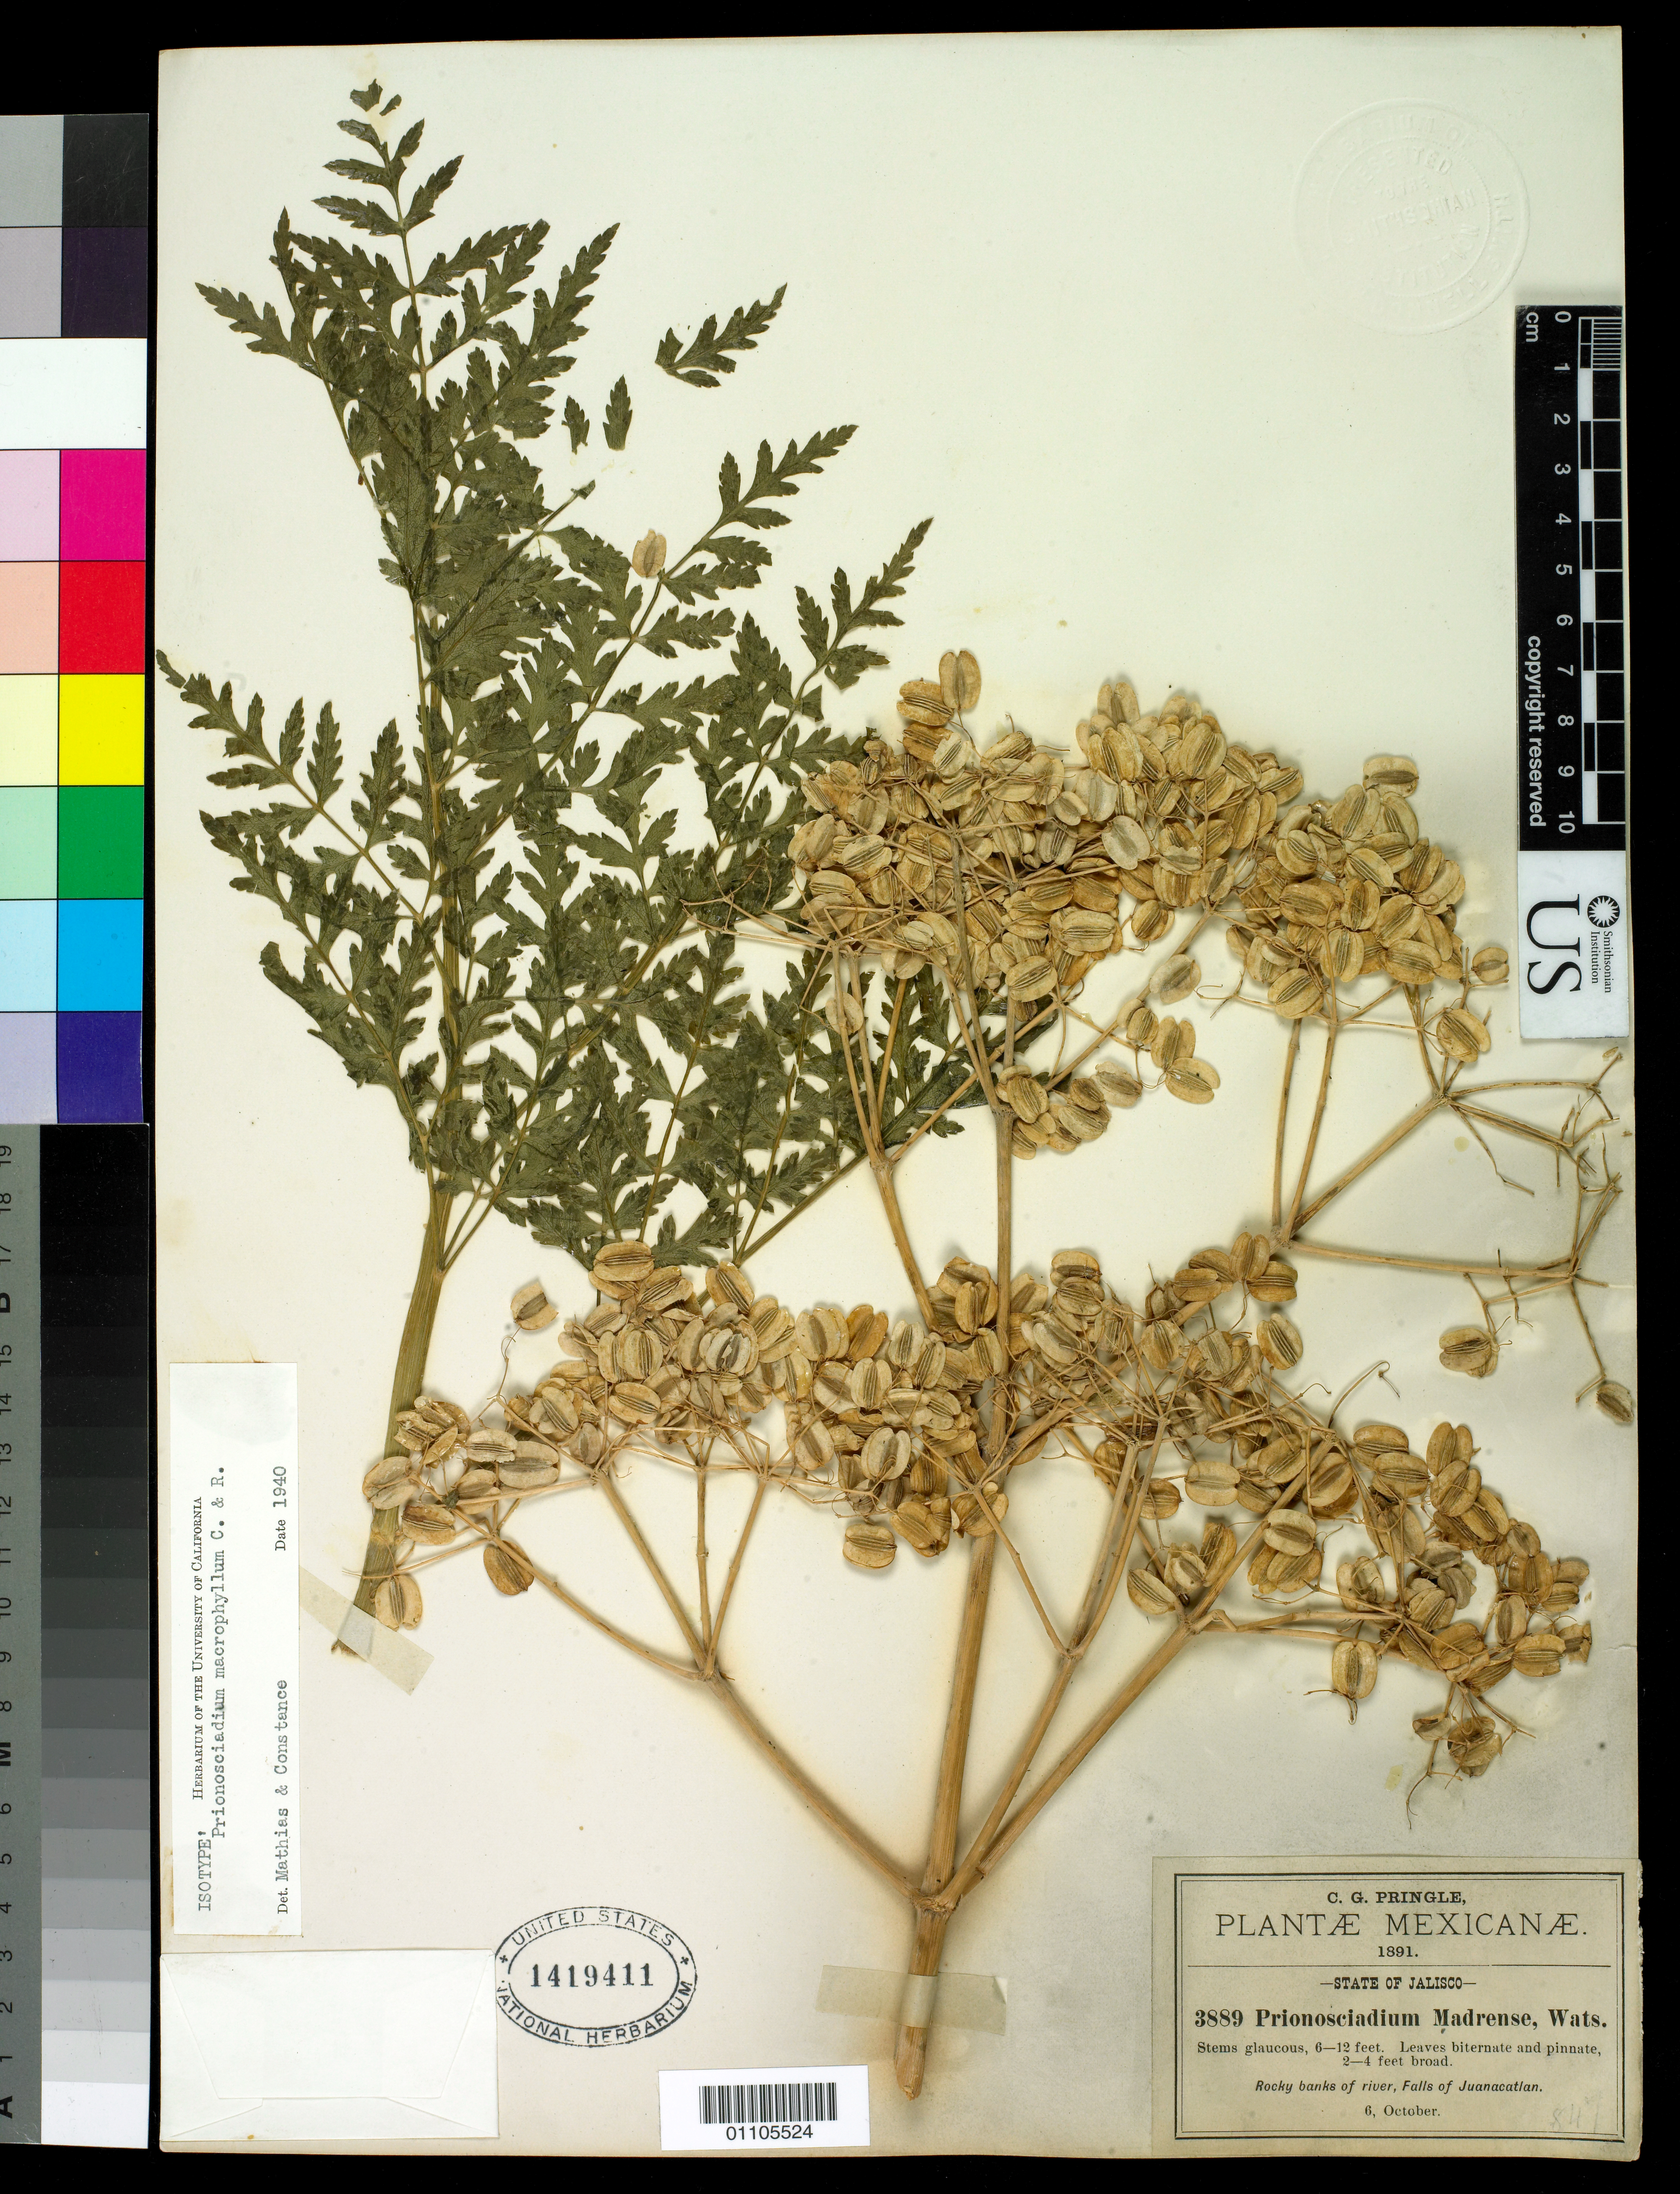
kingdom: Plantae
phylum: Tracheophyta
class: Magnoliopsida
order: Apiales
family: Apiaceae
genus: Prionosciadium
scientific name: Prionosciadium macrophyllum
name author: J.M. Coult. & Rose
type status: Type Collection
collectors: C. G. Pringle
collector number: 3889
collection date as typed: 06 Oct 1891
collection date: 1891-10-06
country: Mexico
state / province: Jalisco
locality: Rocky banks of river, Fall of Juananacatlan.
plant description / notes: Specimen ex John Donnell Smith herbarium.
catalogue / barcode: US 1419411